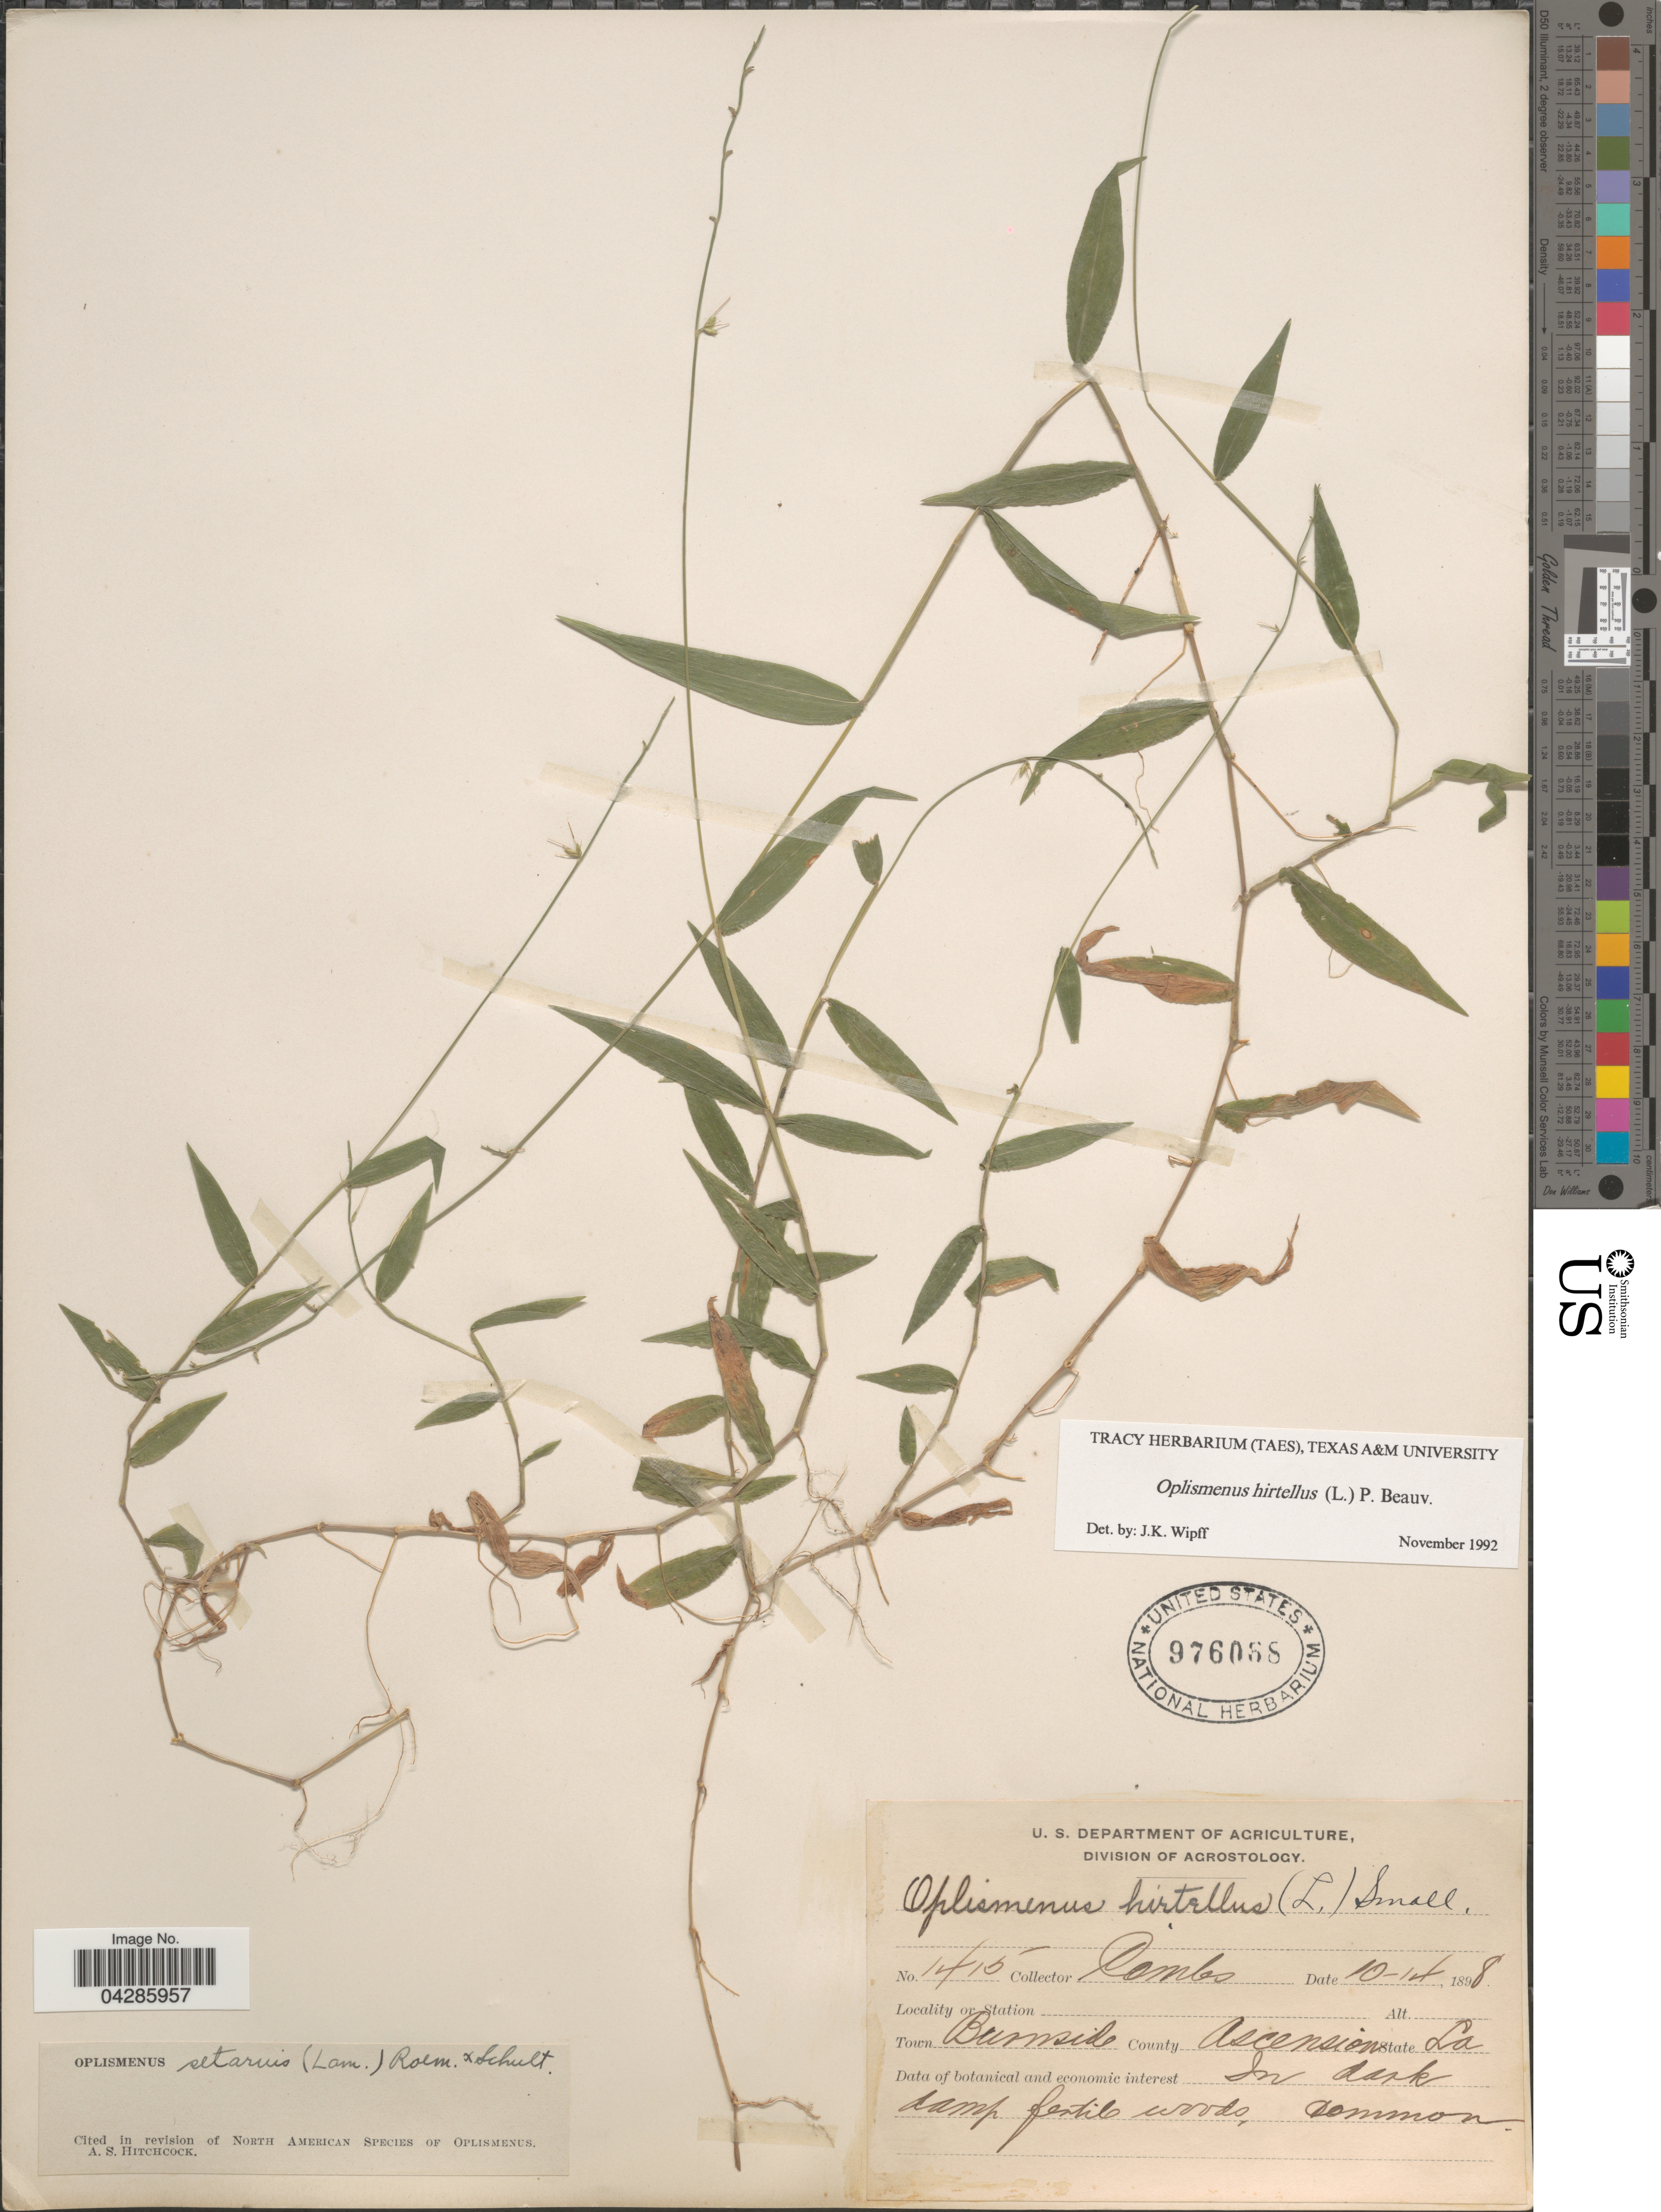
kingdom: Plantae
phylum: Tracheophyta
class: Liliopsida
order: Poales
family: Poaceae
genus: Oplismenus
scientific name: Oplismenus hirtellus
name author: (L.) P. Beauv.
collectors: -. Combs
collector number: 1415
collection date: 1898-10-14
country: United States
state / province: Louisiana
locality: Town Burnside. County Ascension. In damp fertile woods, common.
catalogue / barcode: US 976088